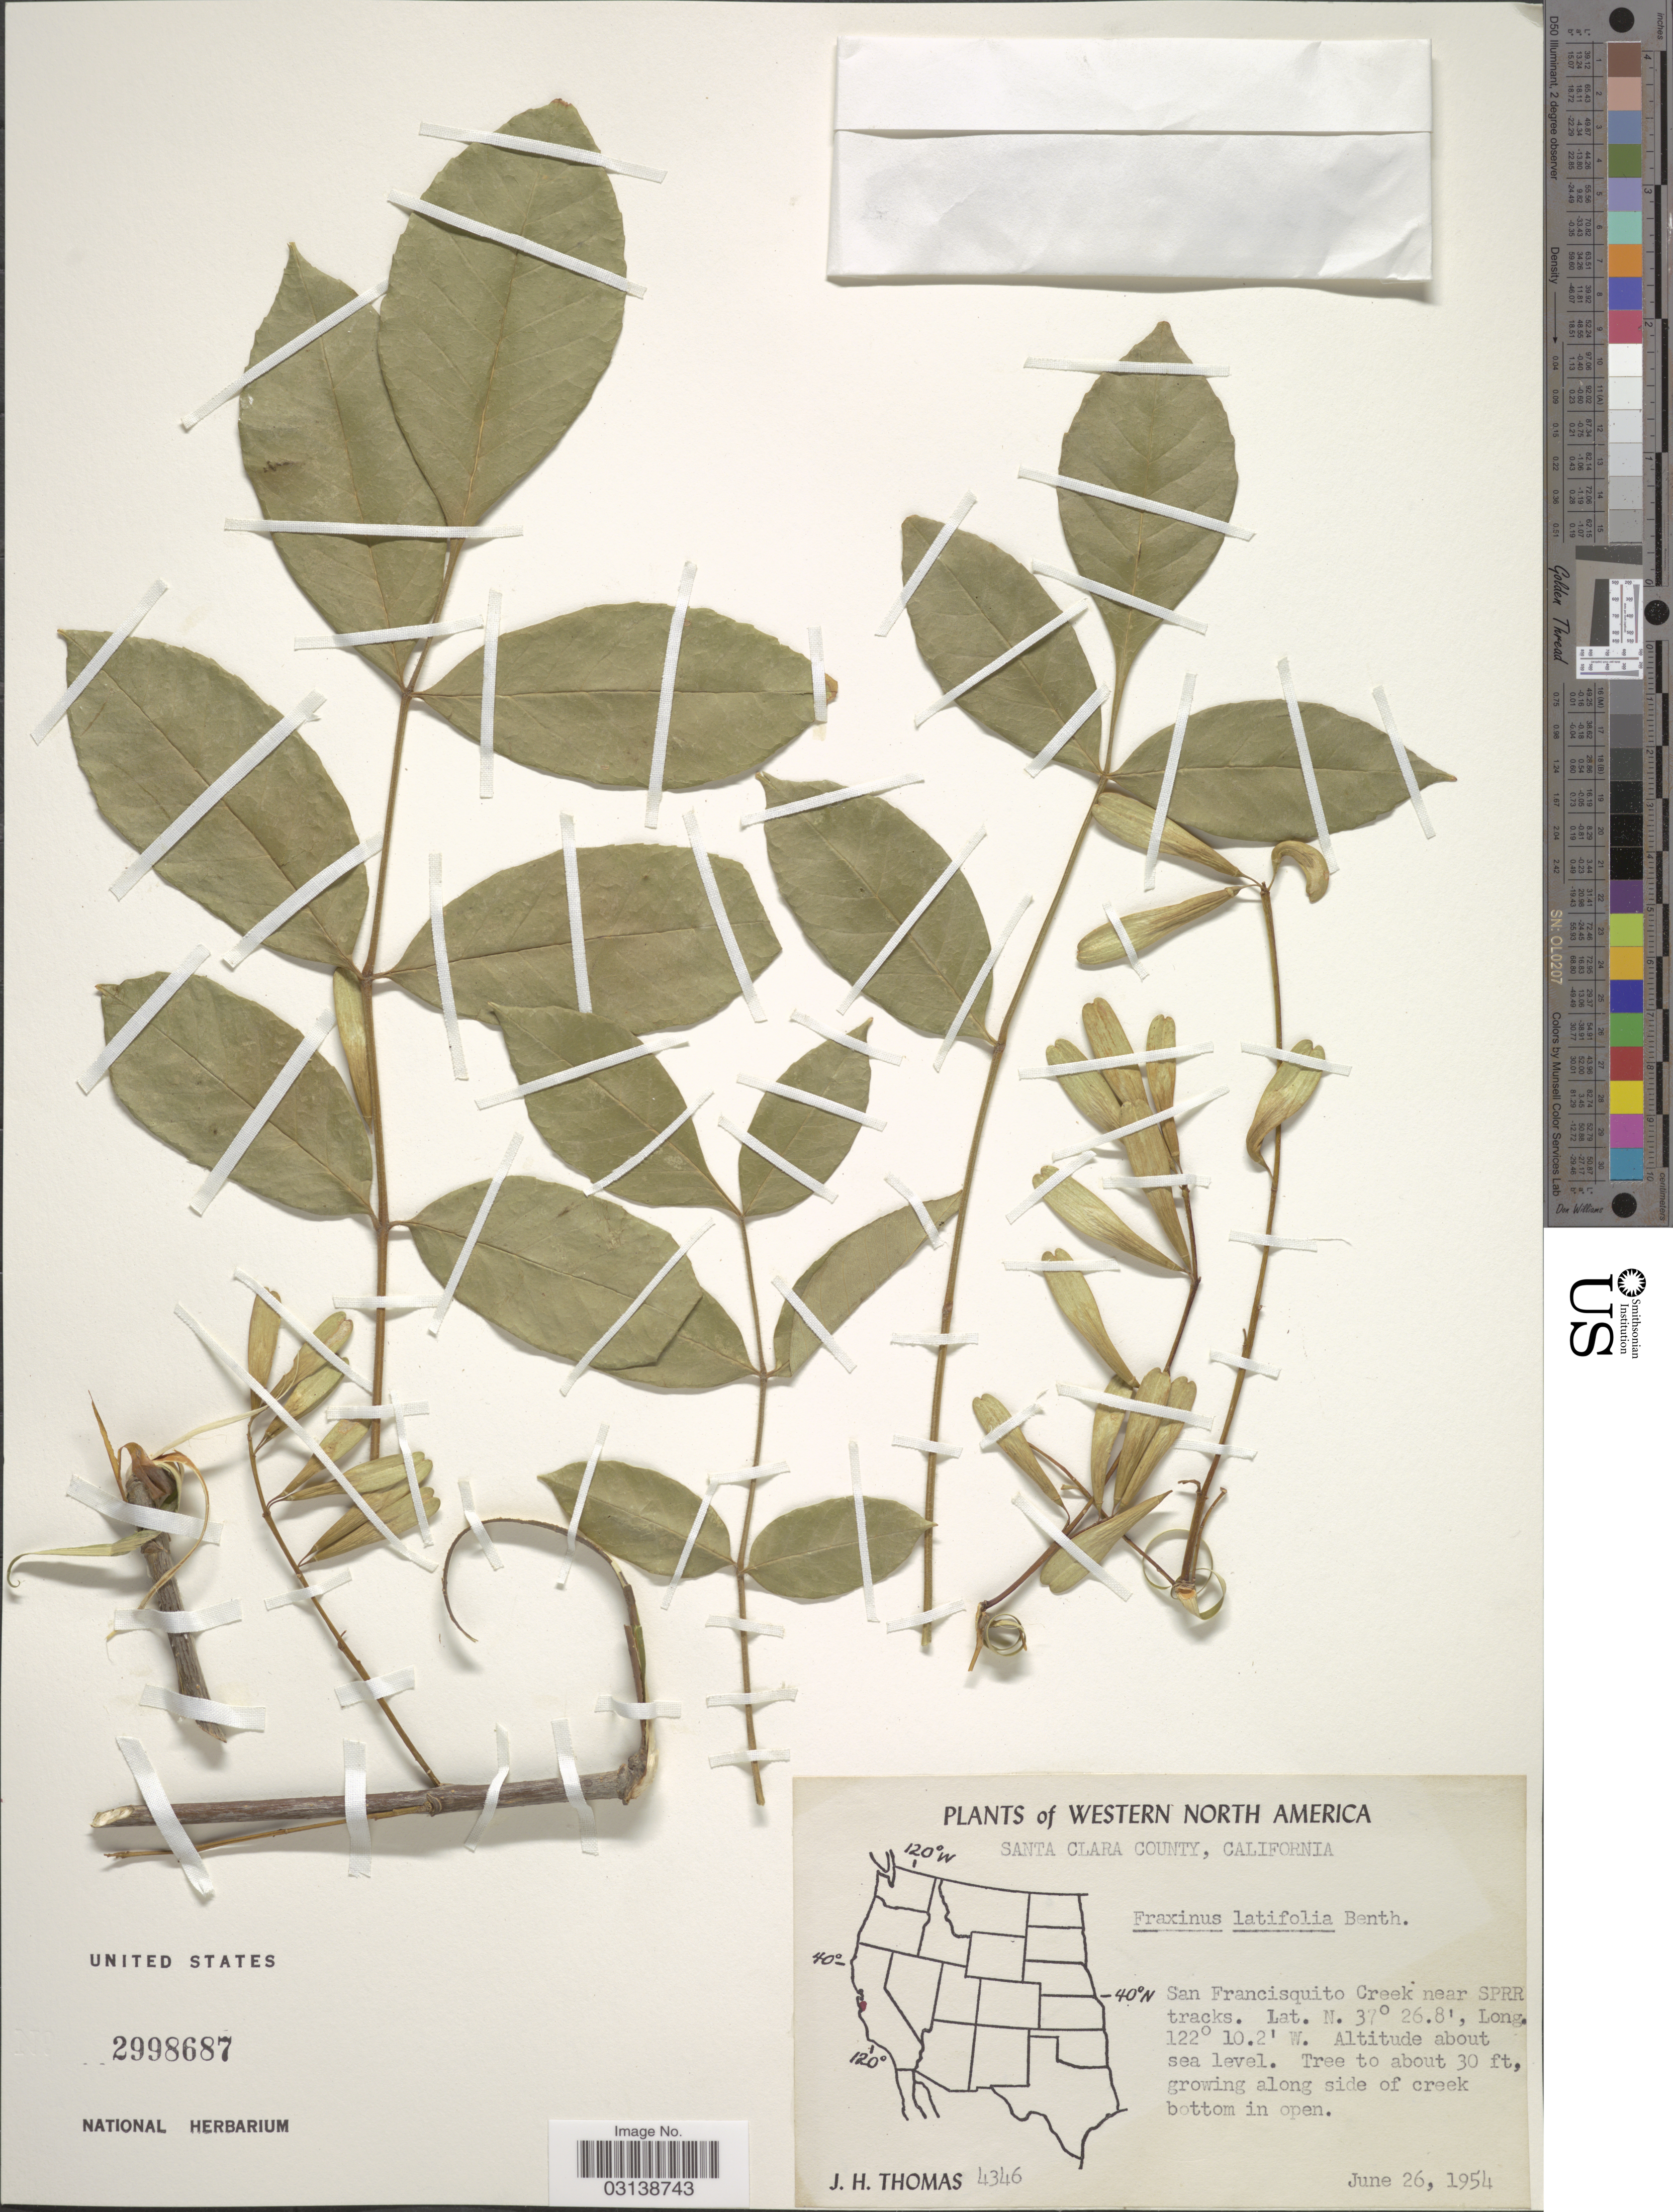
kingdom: Plantae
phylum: Tracheophyta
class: Magnoliopsida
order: Lamiales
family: Oleaceae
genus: Fraxinus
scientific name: Fraxinus latifolia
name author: Benth.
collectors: J. H. Thomas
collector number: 4346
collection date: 1954-06-26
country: United States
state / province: California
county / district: Santa Clara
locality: Western North America. Santa Clara County. San Francisquito Creek near SPRR tracks.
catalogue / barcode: US 2998687